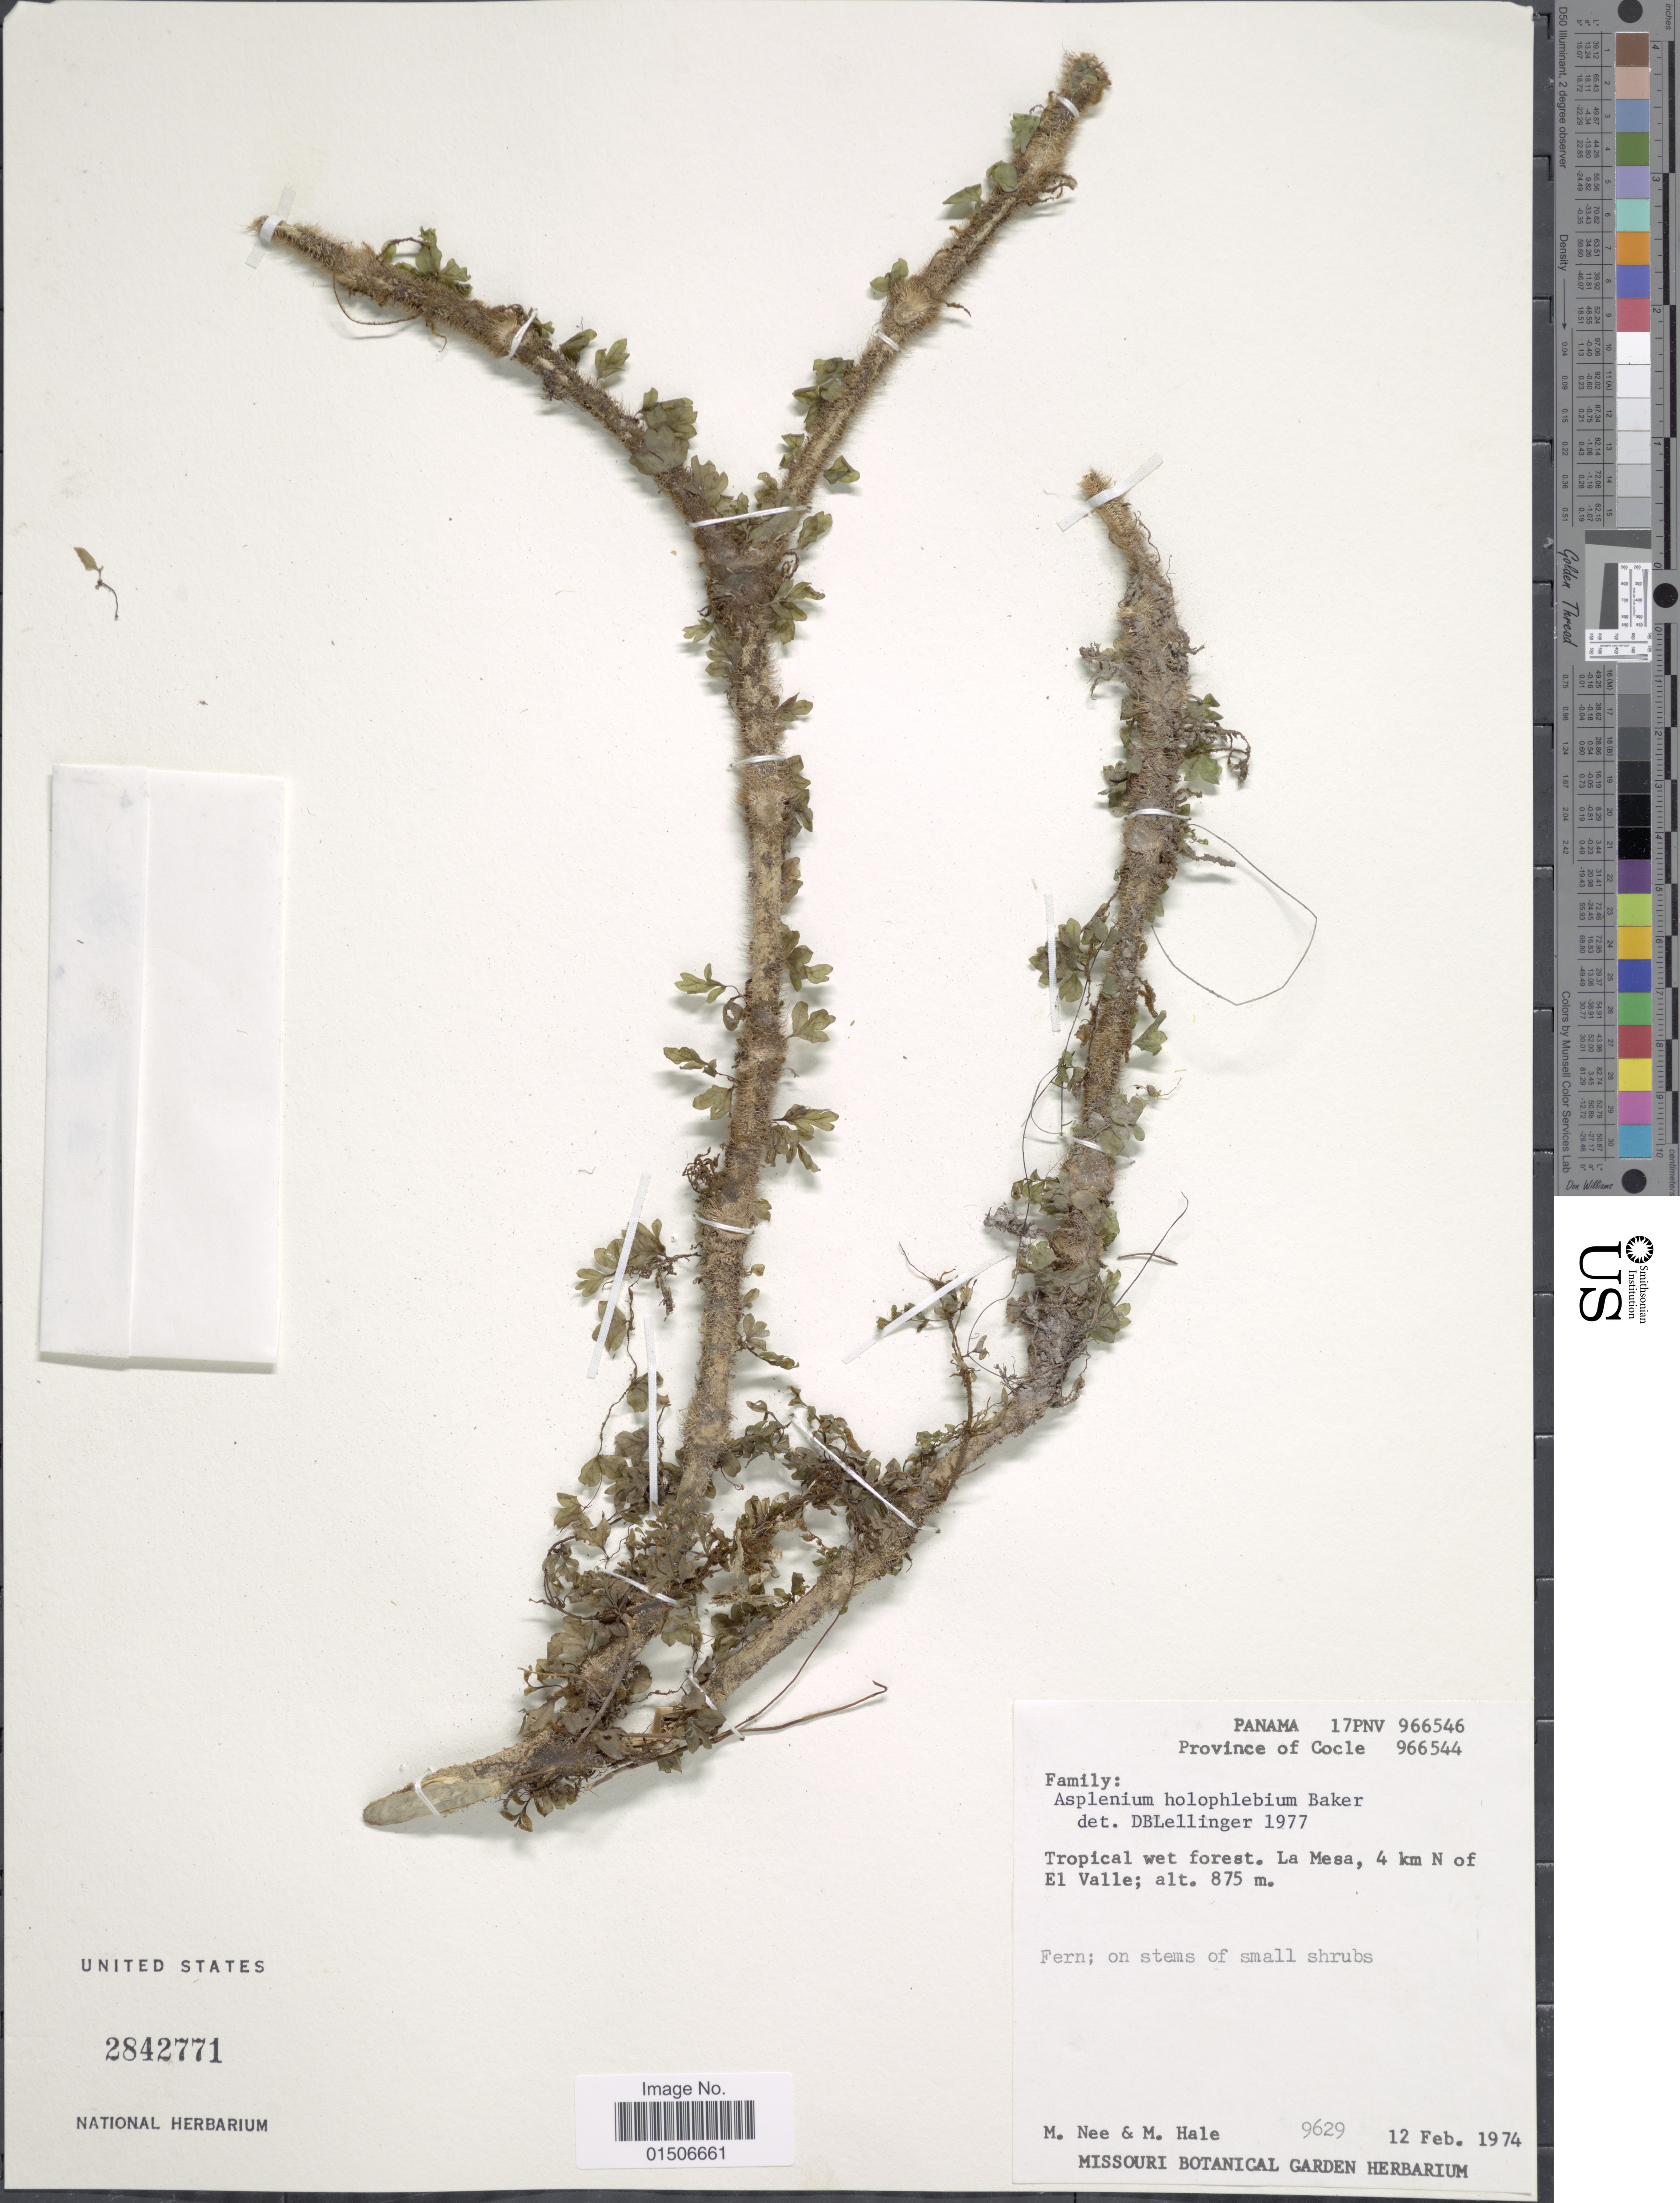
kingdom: Plantae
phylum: Tracheophyta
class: Polypodiopsida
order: Polypodiales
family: Aspleniaceae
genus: Asplenium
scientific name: Asplenium holophlebium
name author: Baker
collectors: M. Nee & M. Hale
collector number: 9629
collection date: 1974-02-12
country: Panama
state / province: Coclé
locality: Tropical wet forest. La Mesa, 4 km N of El Valle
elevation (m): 875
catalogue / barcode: US 2842771